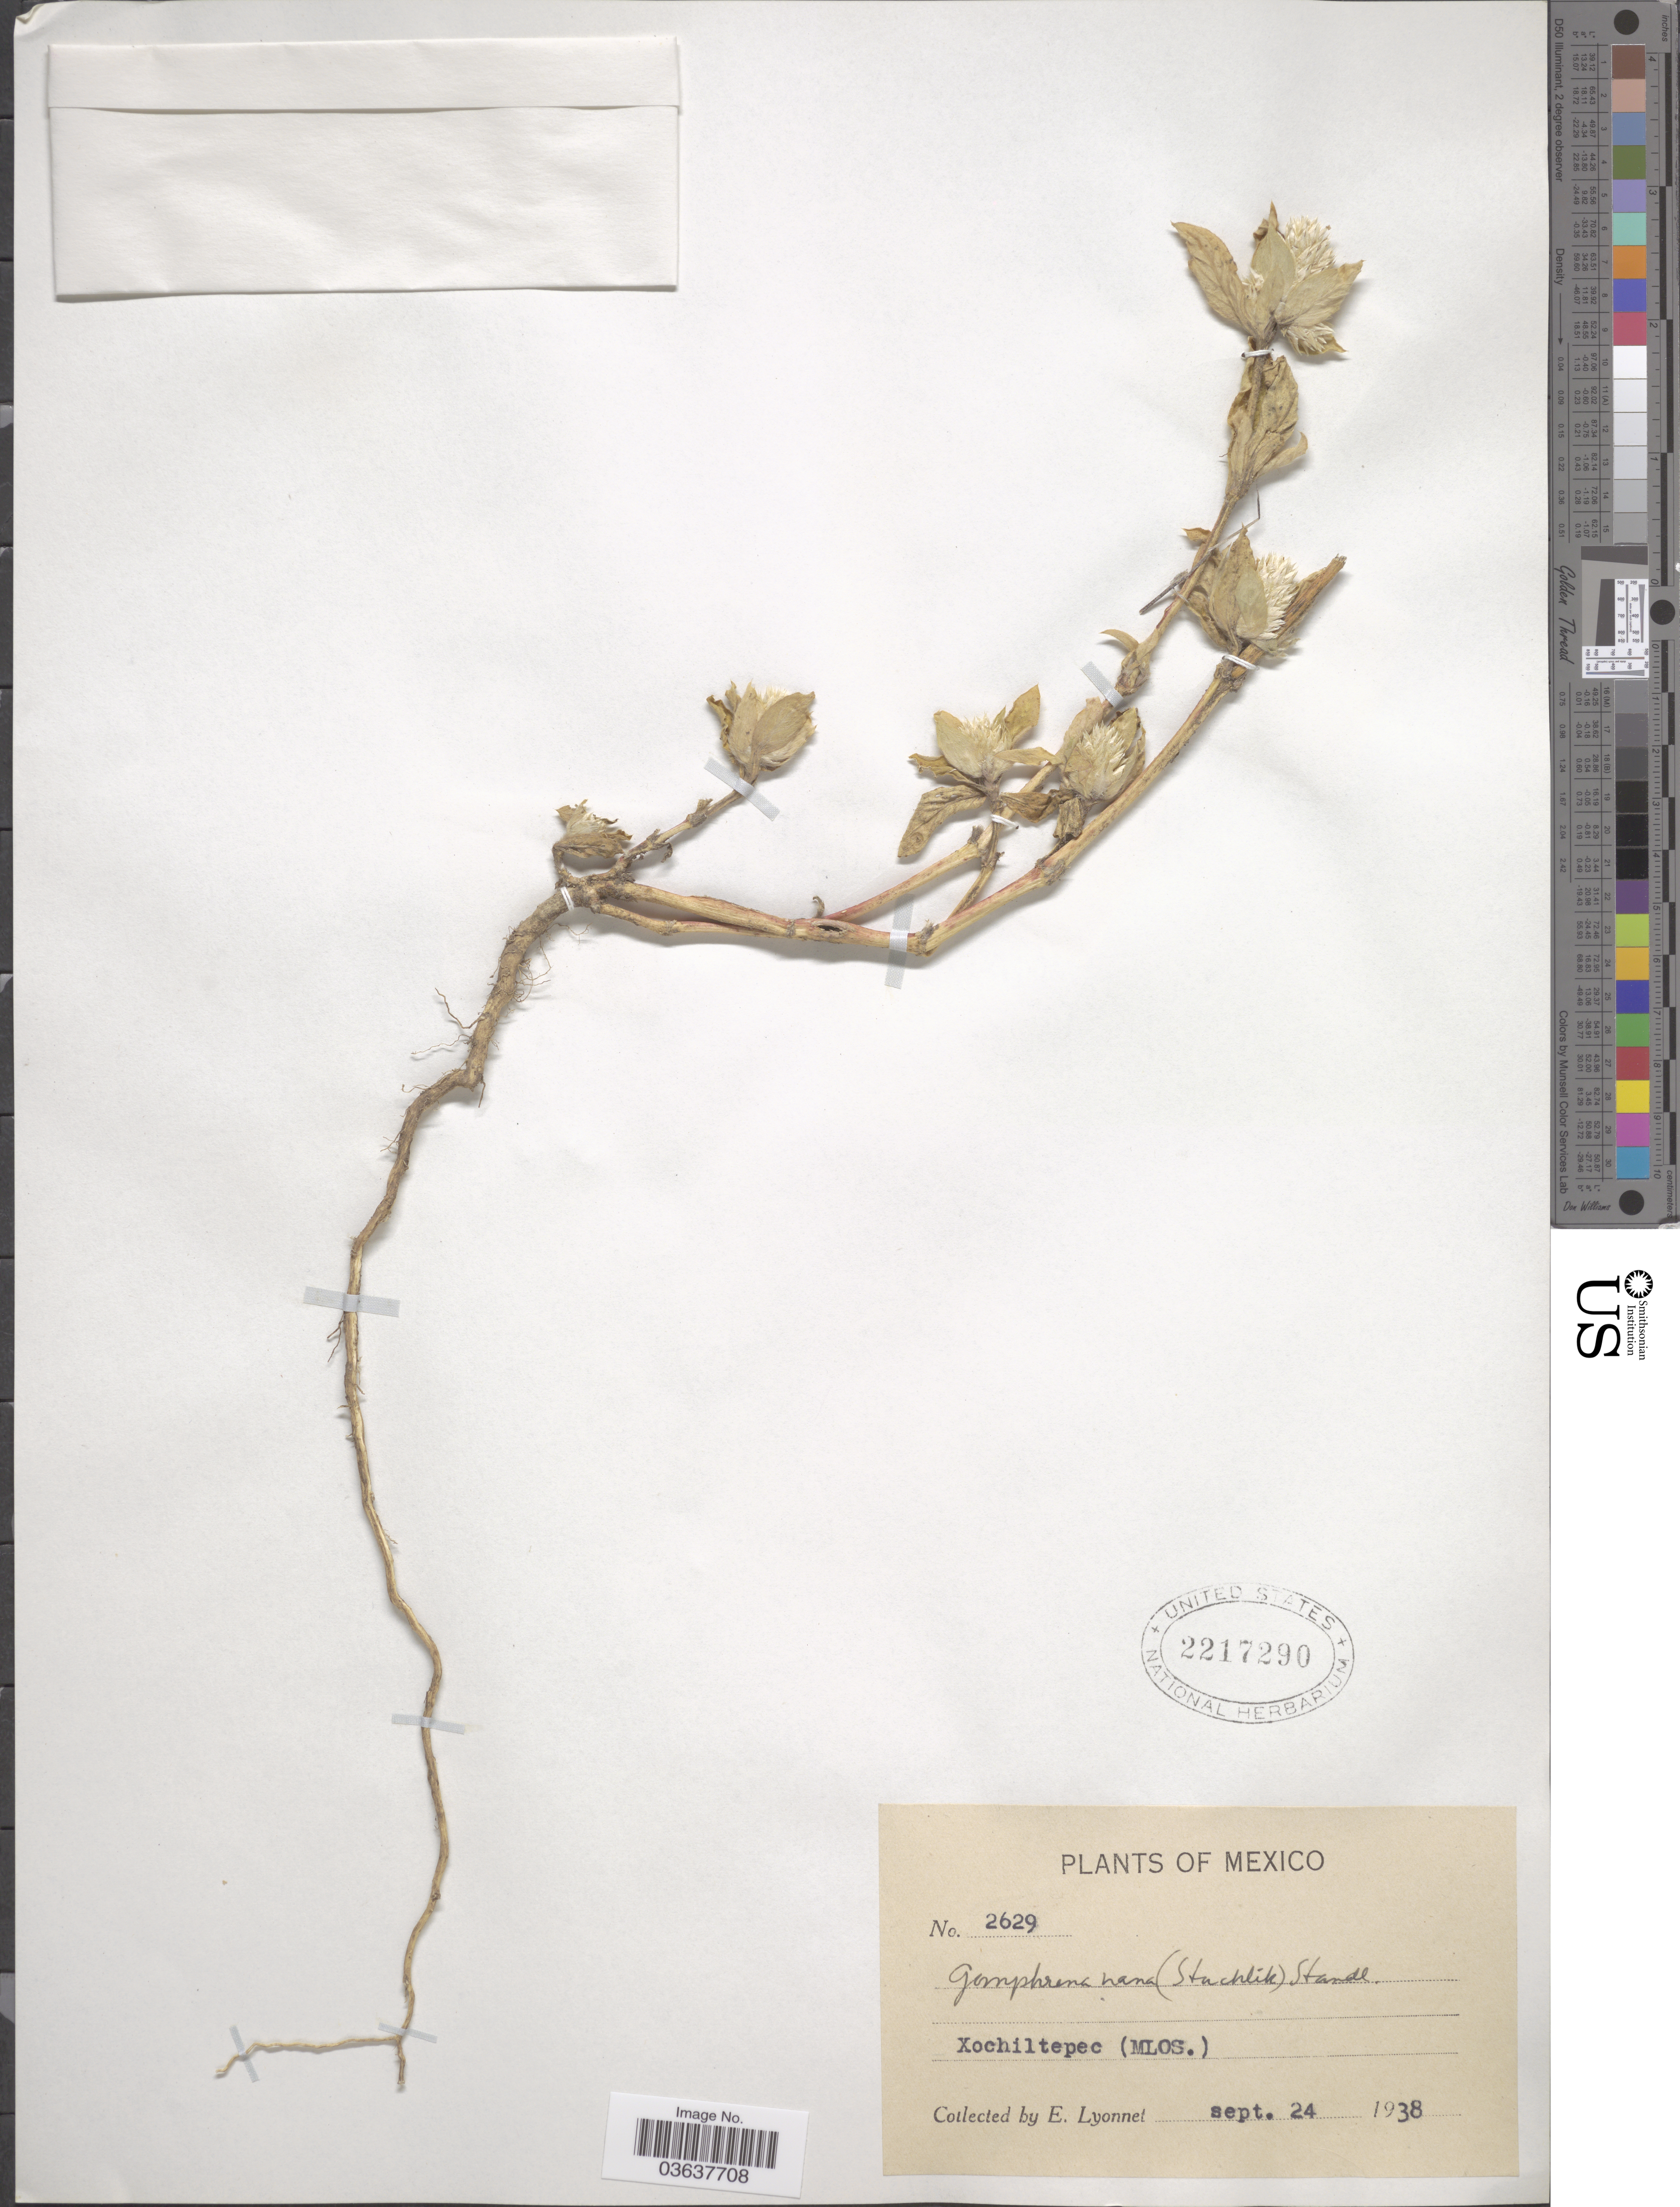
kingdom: Plantae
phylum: Tracheophyta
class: Magnoliopsida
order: Caryophyllales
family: Amaranthaceae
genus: Gomphrena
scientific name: Gomphrena nana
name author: (Stuchlík) Standl.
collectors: E. Lyonnet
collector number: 2629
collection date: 1938-09-24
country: Mexico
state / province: Morelos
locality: Xochiltepec.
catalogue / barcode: US 2217290